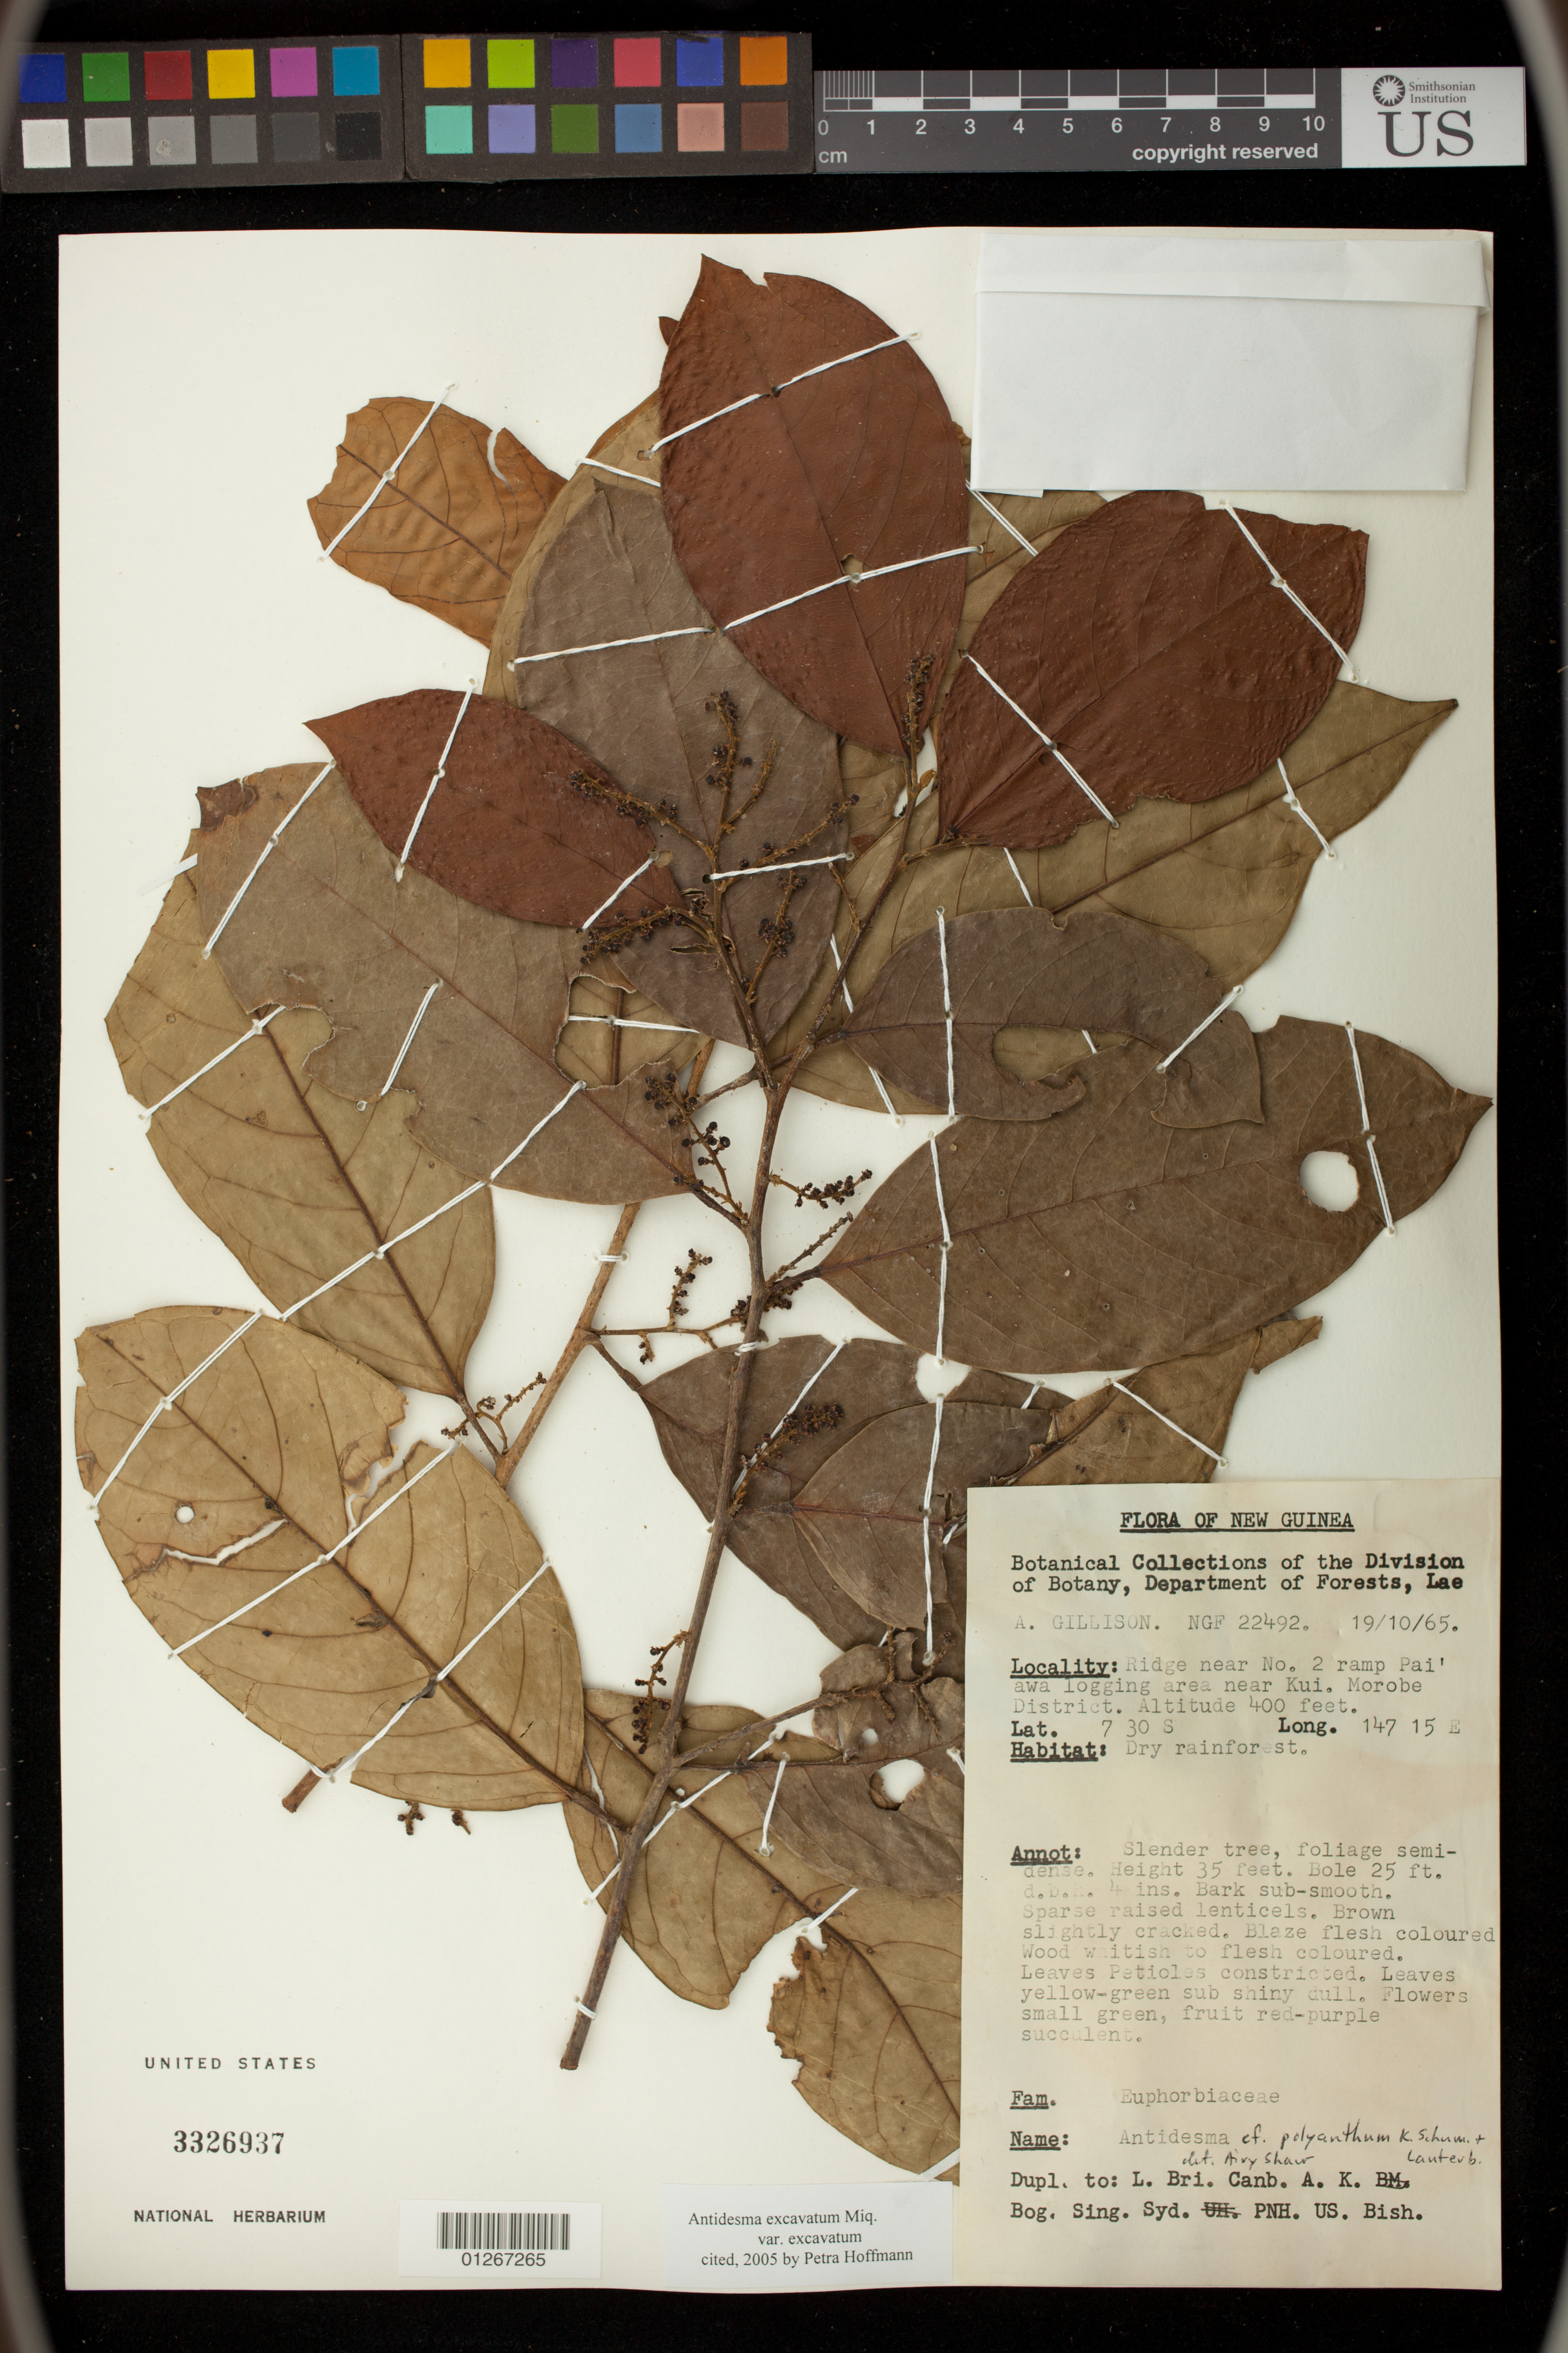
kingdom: Plantae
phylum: Tracheophyta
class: Magnoliopsida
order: Malpighiales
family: Phyllanthaceae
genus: Antidesma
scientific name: Antidesma excavatum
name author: Miq.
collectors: A. Gillison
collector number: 22492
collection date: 1962-10-19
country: Papua New Guinea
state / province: Morobe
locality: Ridge near No. 2 ramp Pai'awa logging area near Kui.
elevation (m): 122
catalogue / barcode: US 3326937